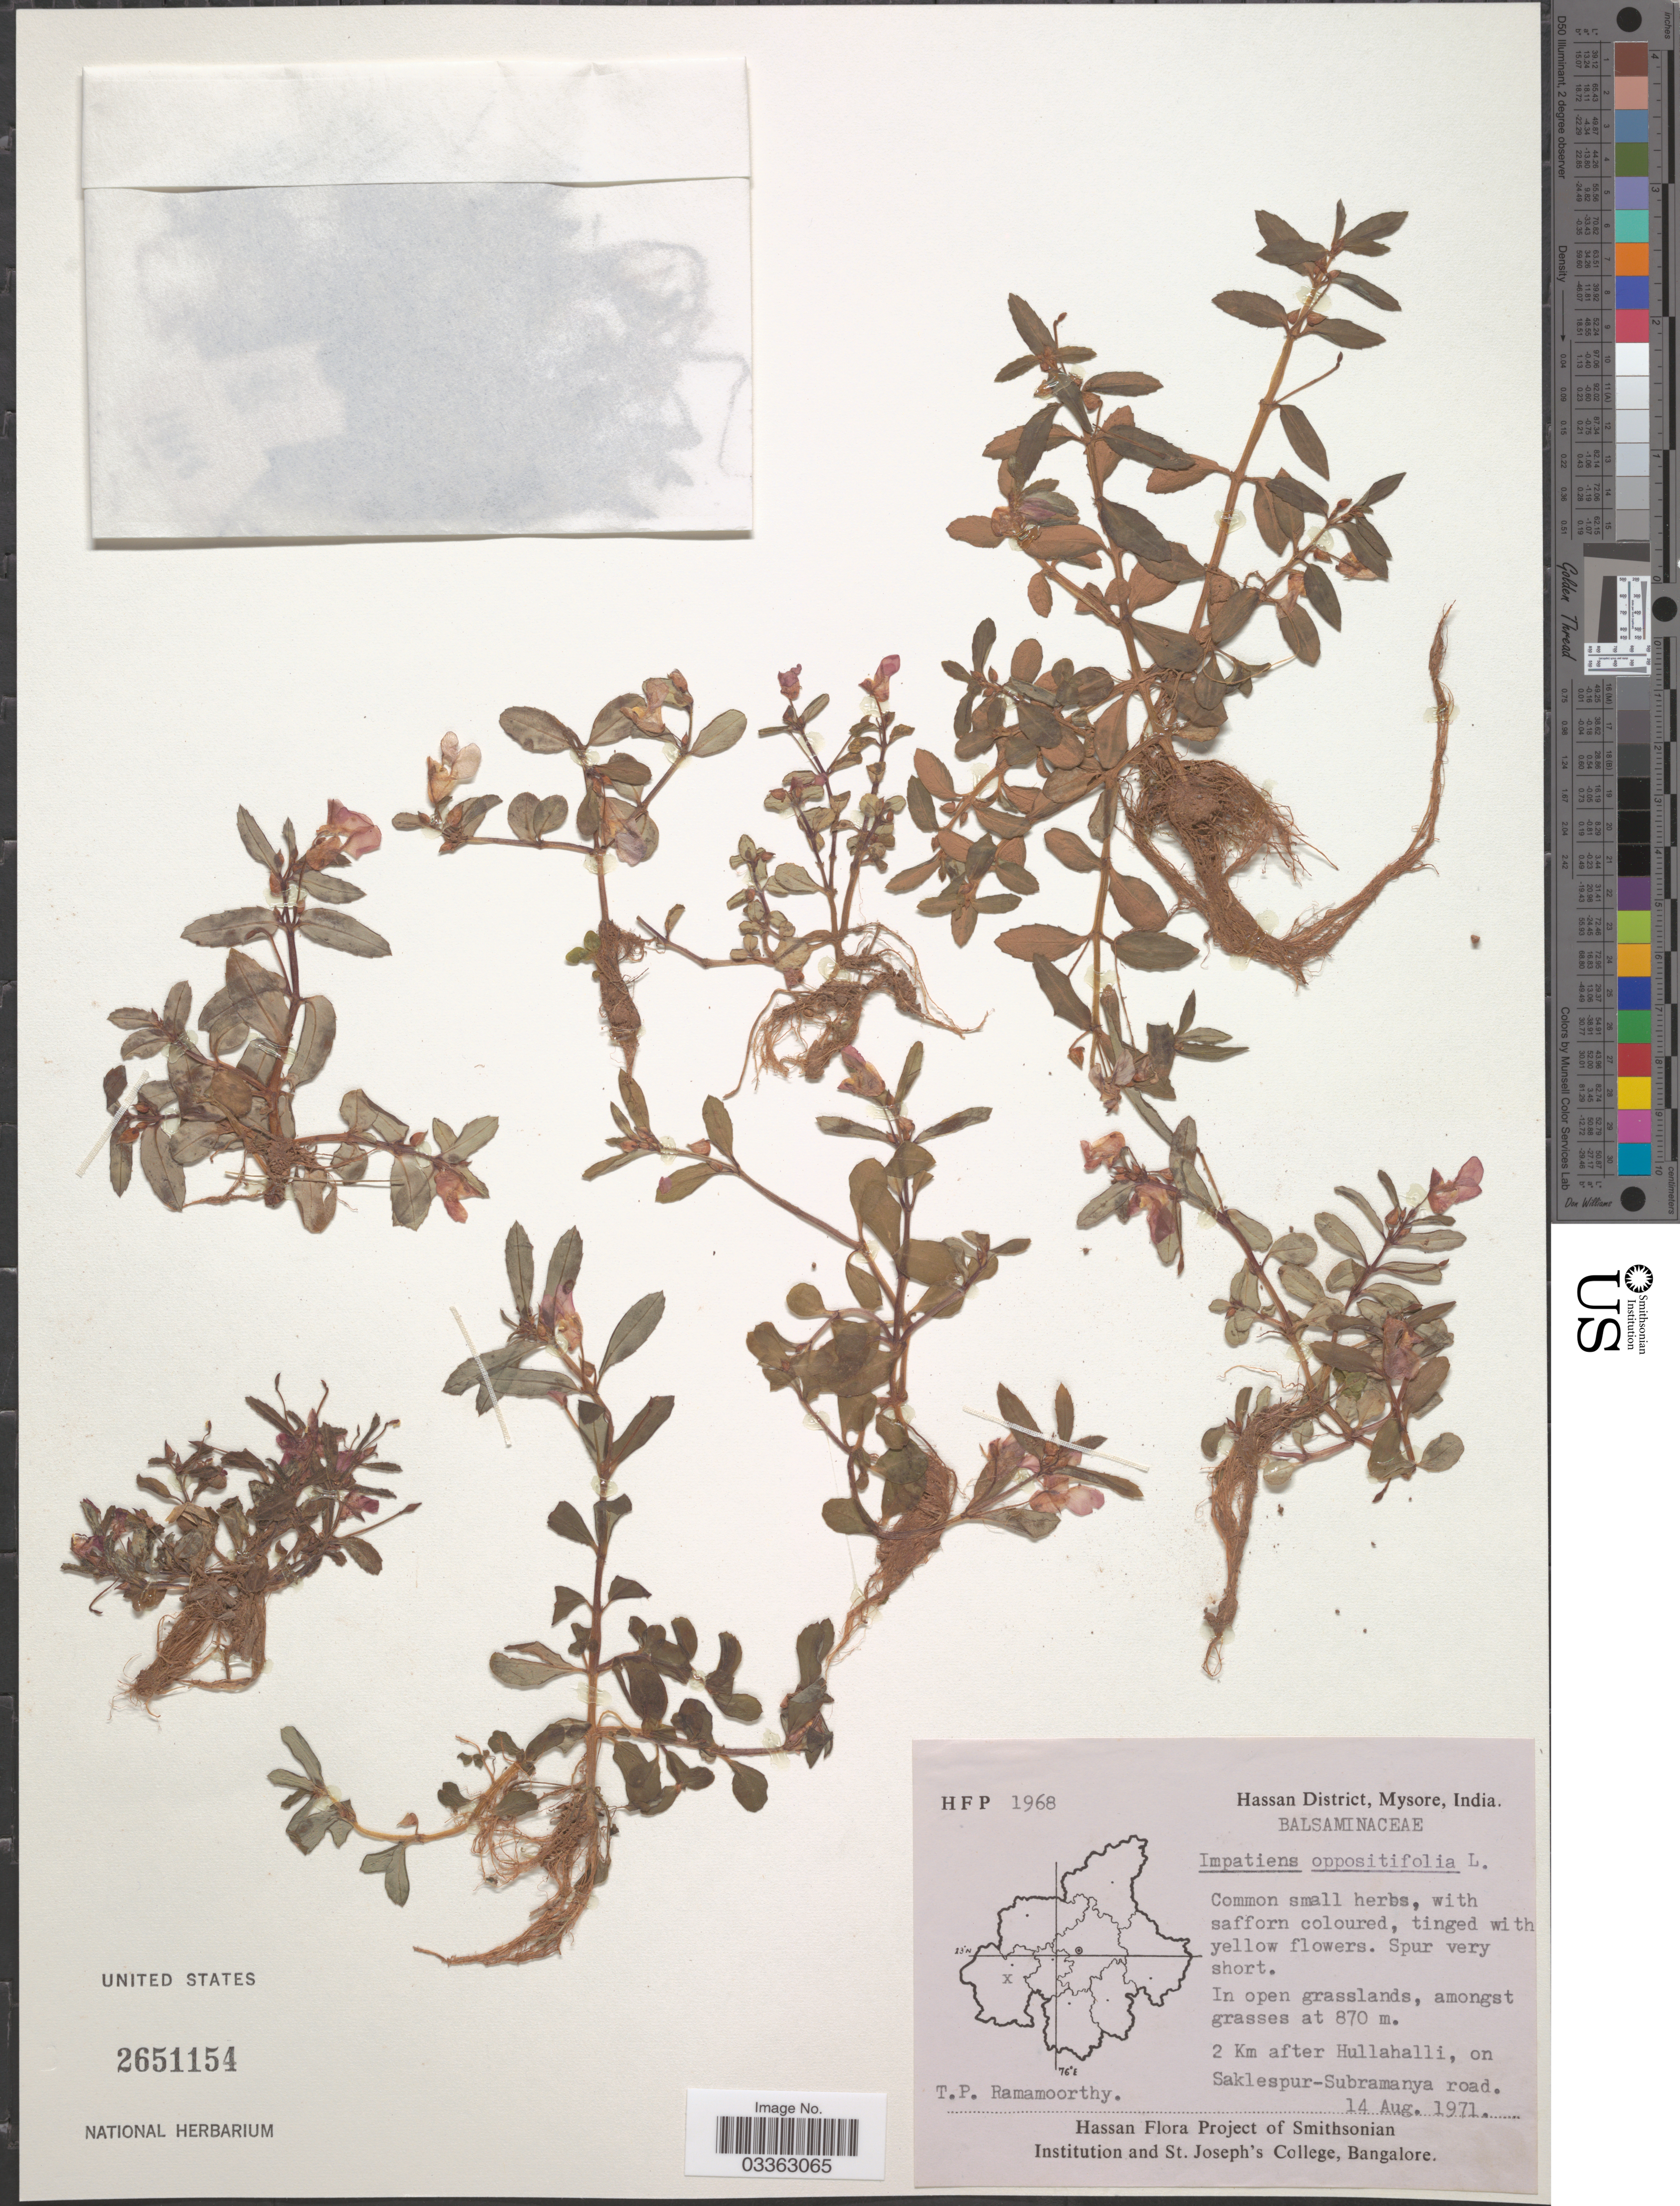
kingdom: Plantae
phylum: Tracheophyta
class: Magnoliopsida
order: Ericales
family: Balsaminaceae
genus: Impatiens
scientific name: Impatiens oppositifolia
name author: L.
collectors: T. P. Ramamoorthy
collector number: HFP1968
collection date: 1971-08-14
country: India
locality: Hassan District, Mysore, 2 Km after Hullahalli, on Saklespur-Subramanya road.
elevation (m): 870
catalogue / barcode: US 2651154